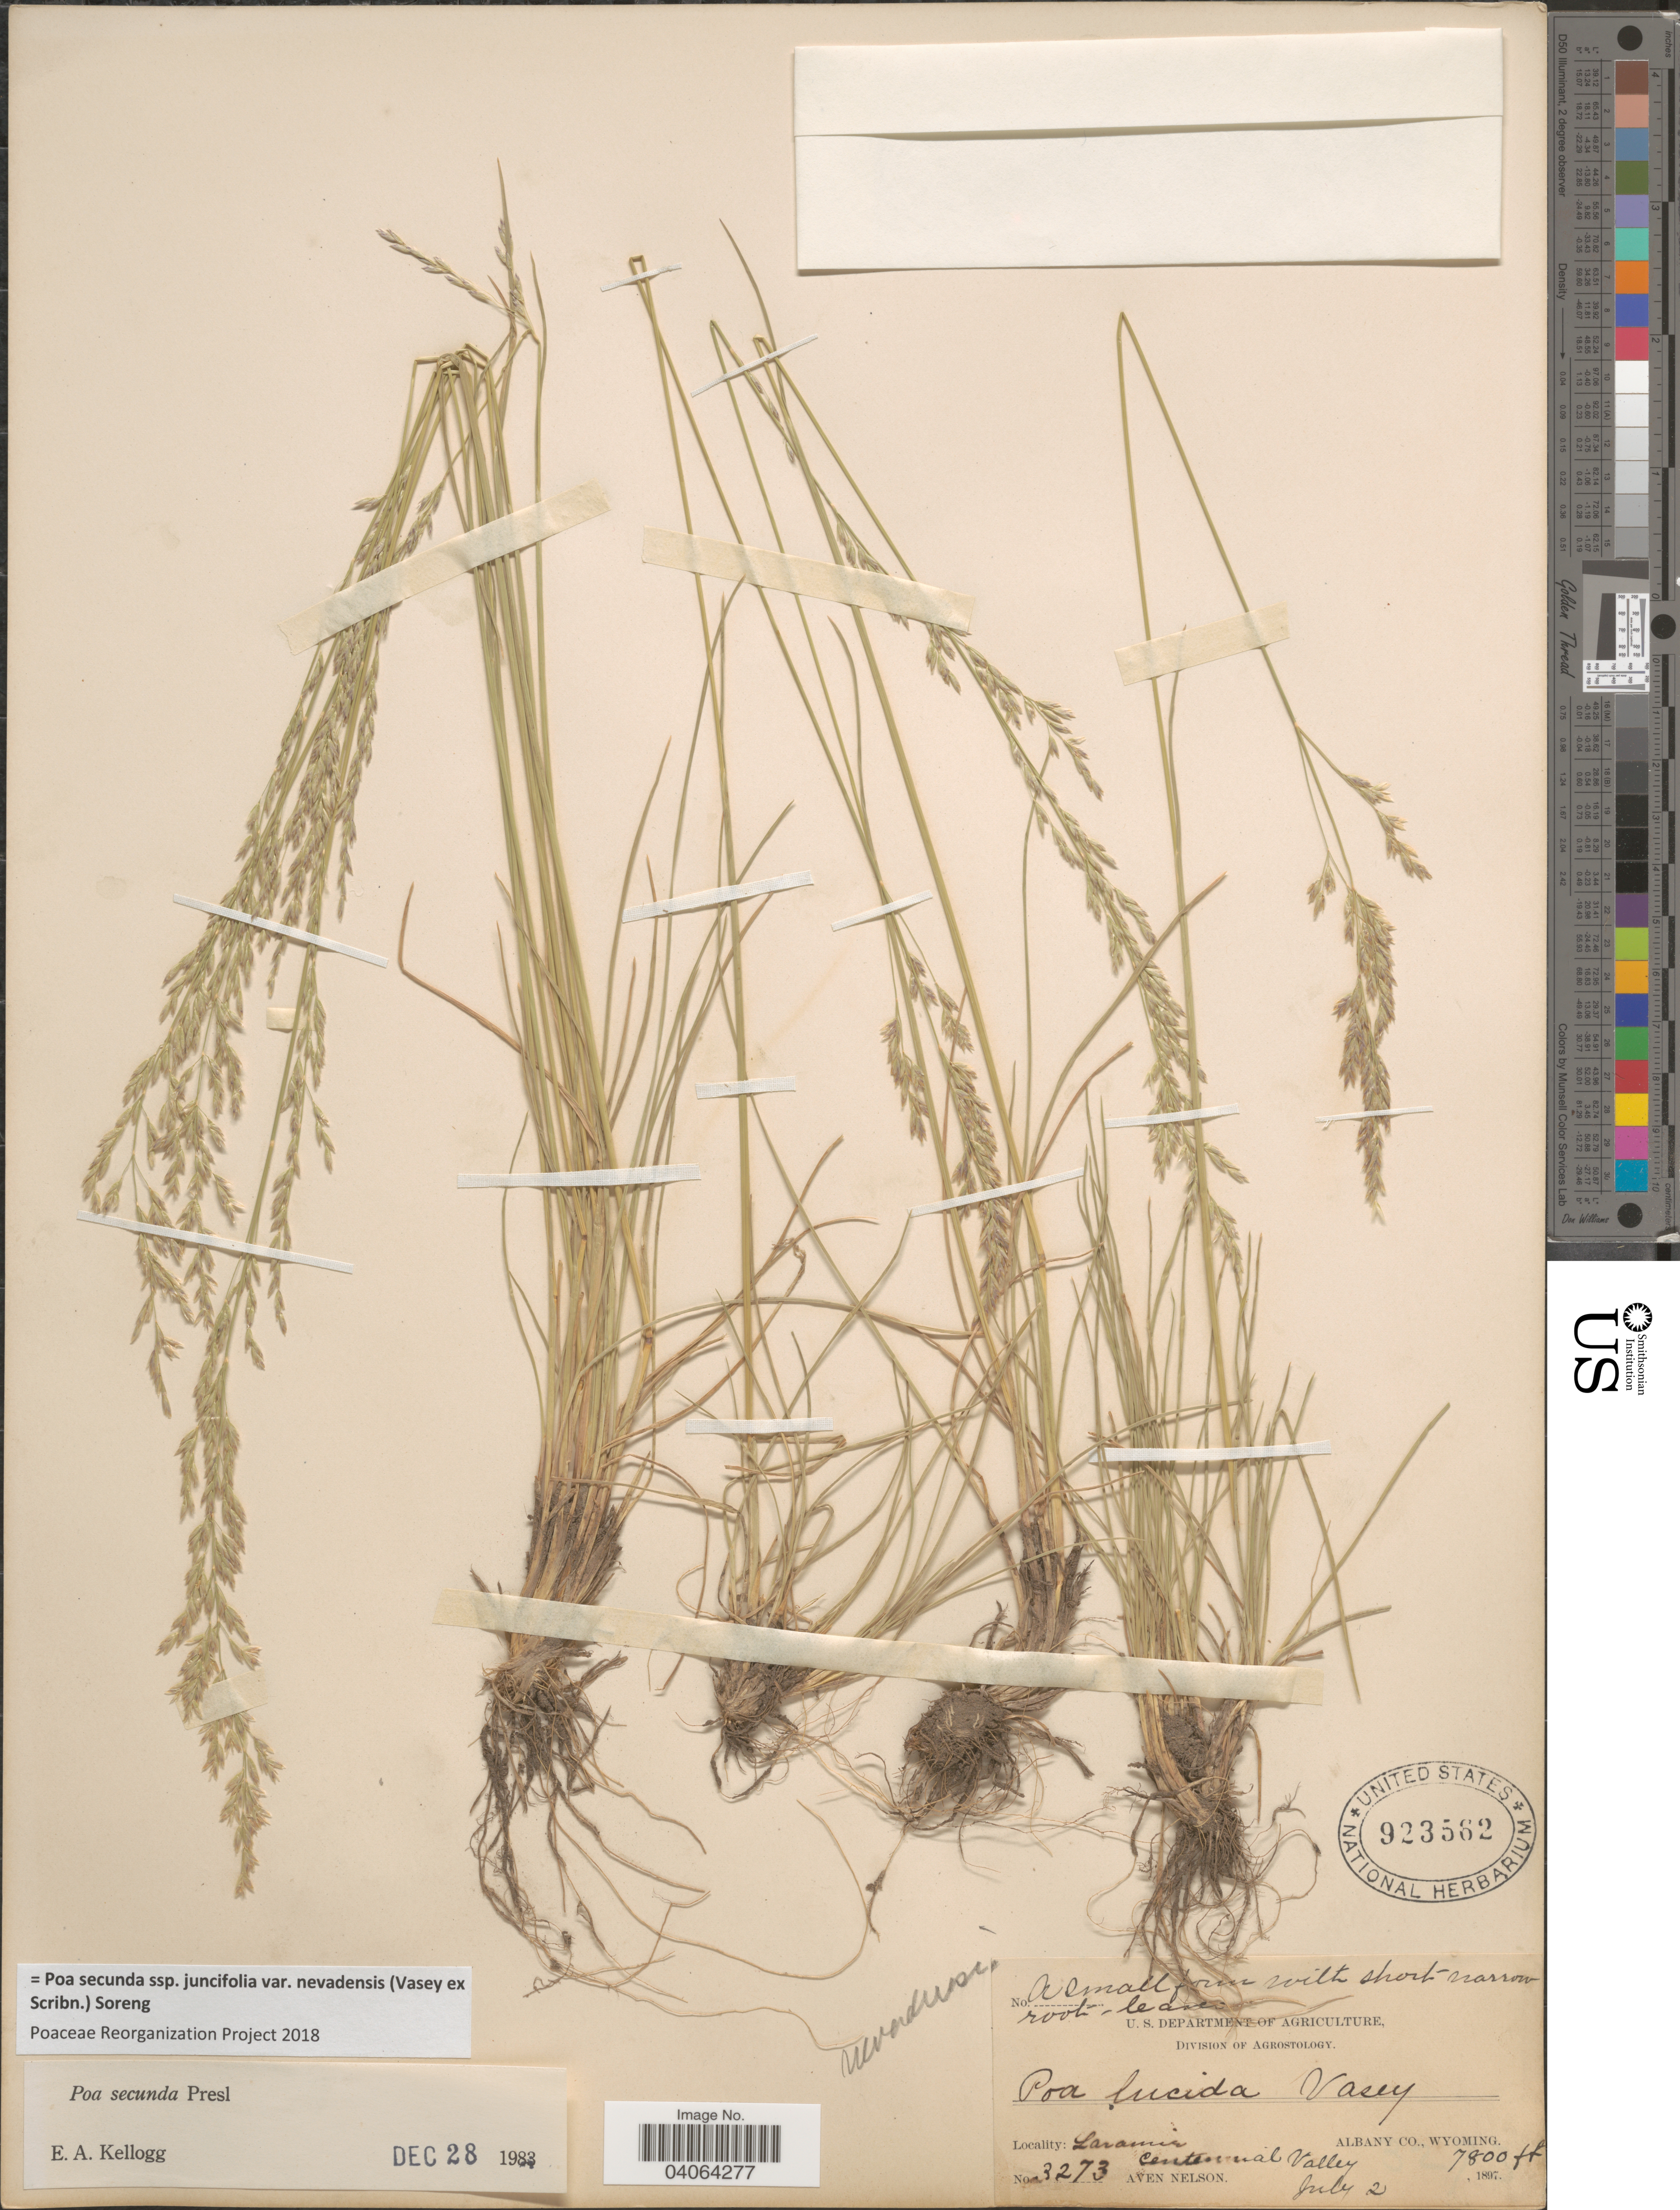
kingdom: Plantae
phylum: Tracheophyta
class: Liliopsida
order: Poales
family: Poaceae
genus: Poa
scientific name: Poa secunda subsp. juncifolia var. nevadensis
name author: (Vasey ex Scribn.) Soreng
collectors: A. Nelson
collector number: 3273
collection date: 1897-07-02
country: United States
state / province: Wyoming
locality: Laramie Centennial Valley. Albany Co.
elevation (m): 2377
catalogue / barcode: US 923562